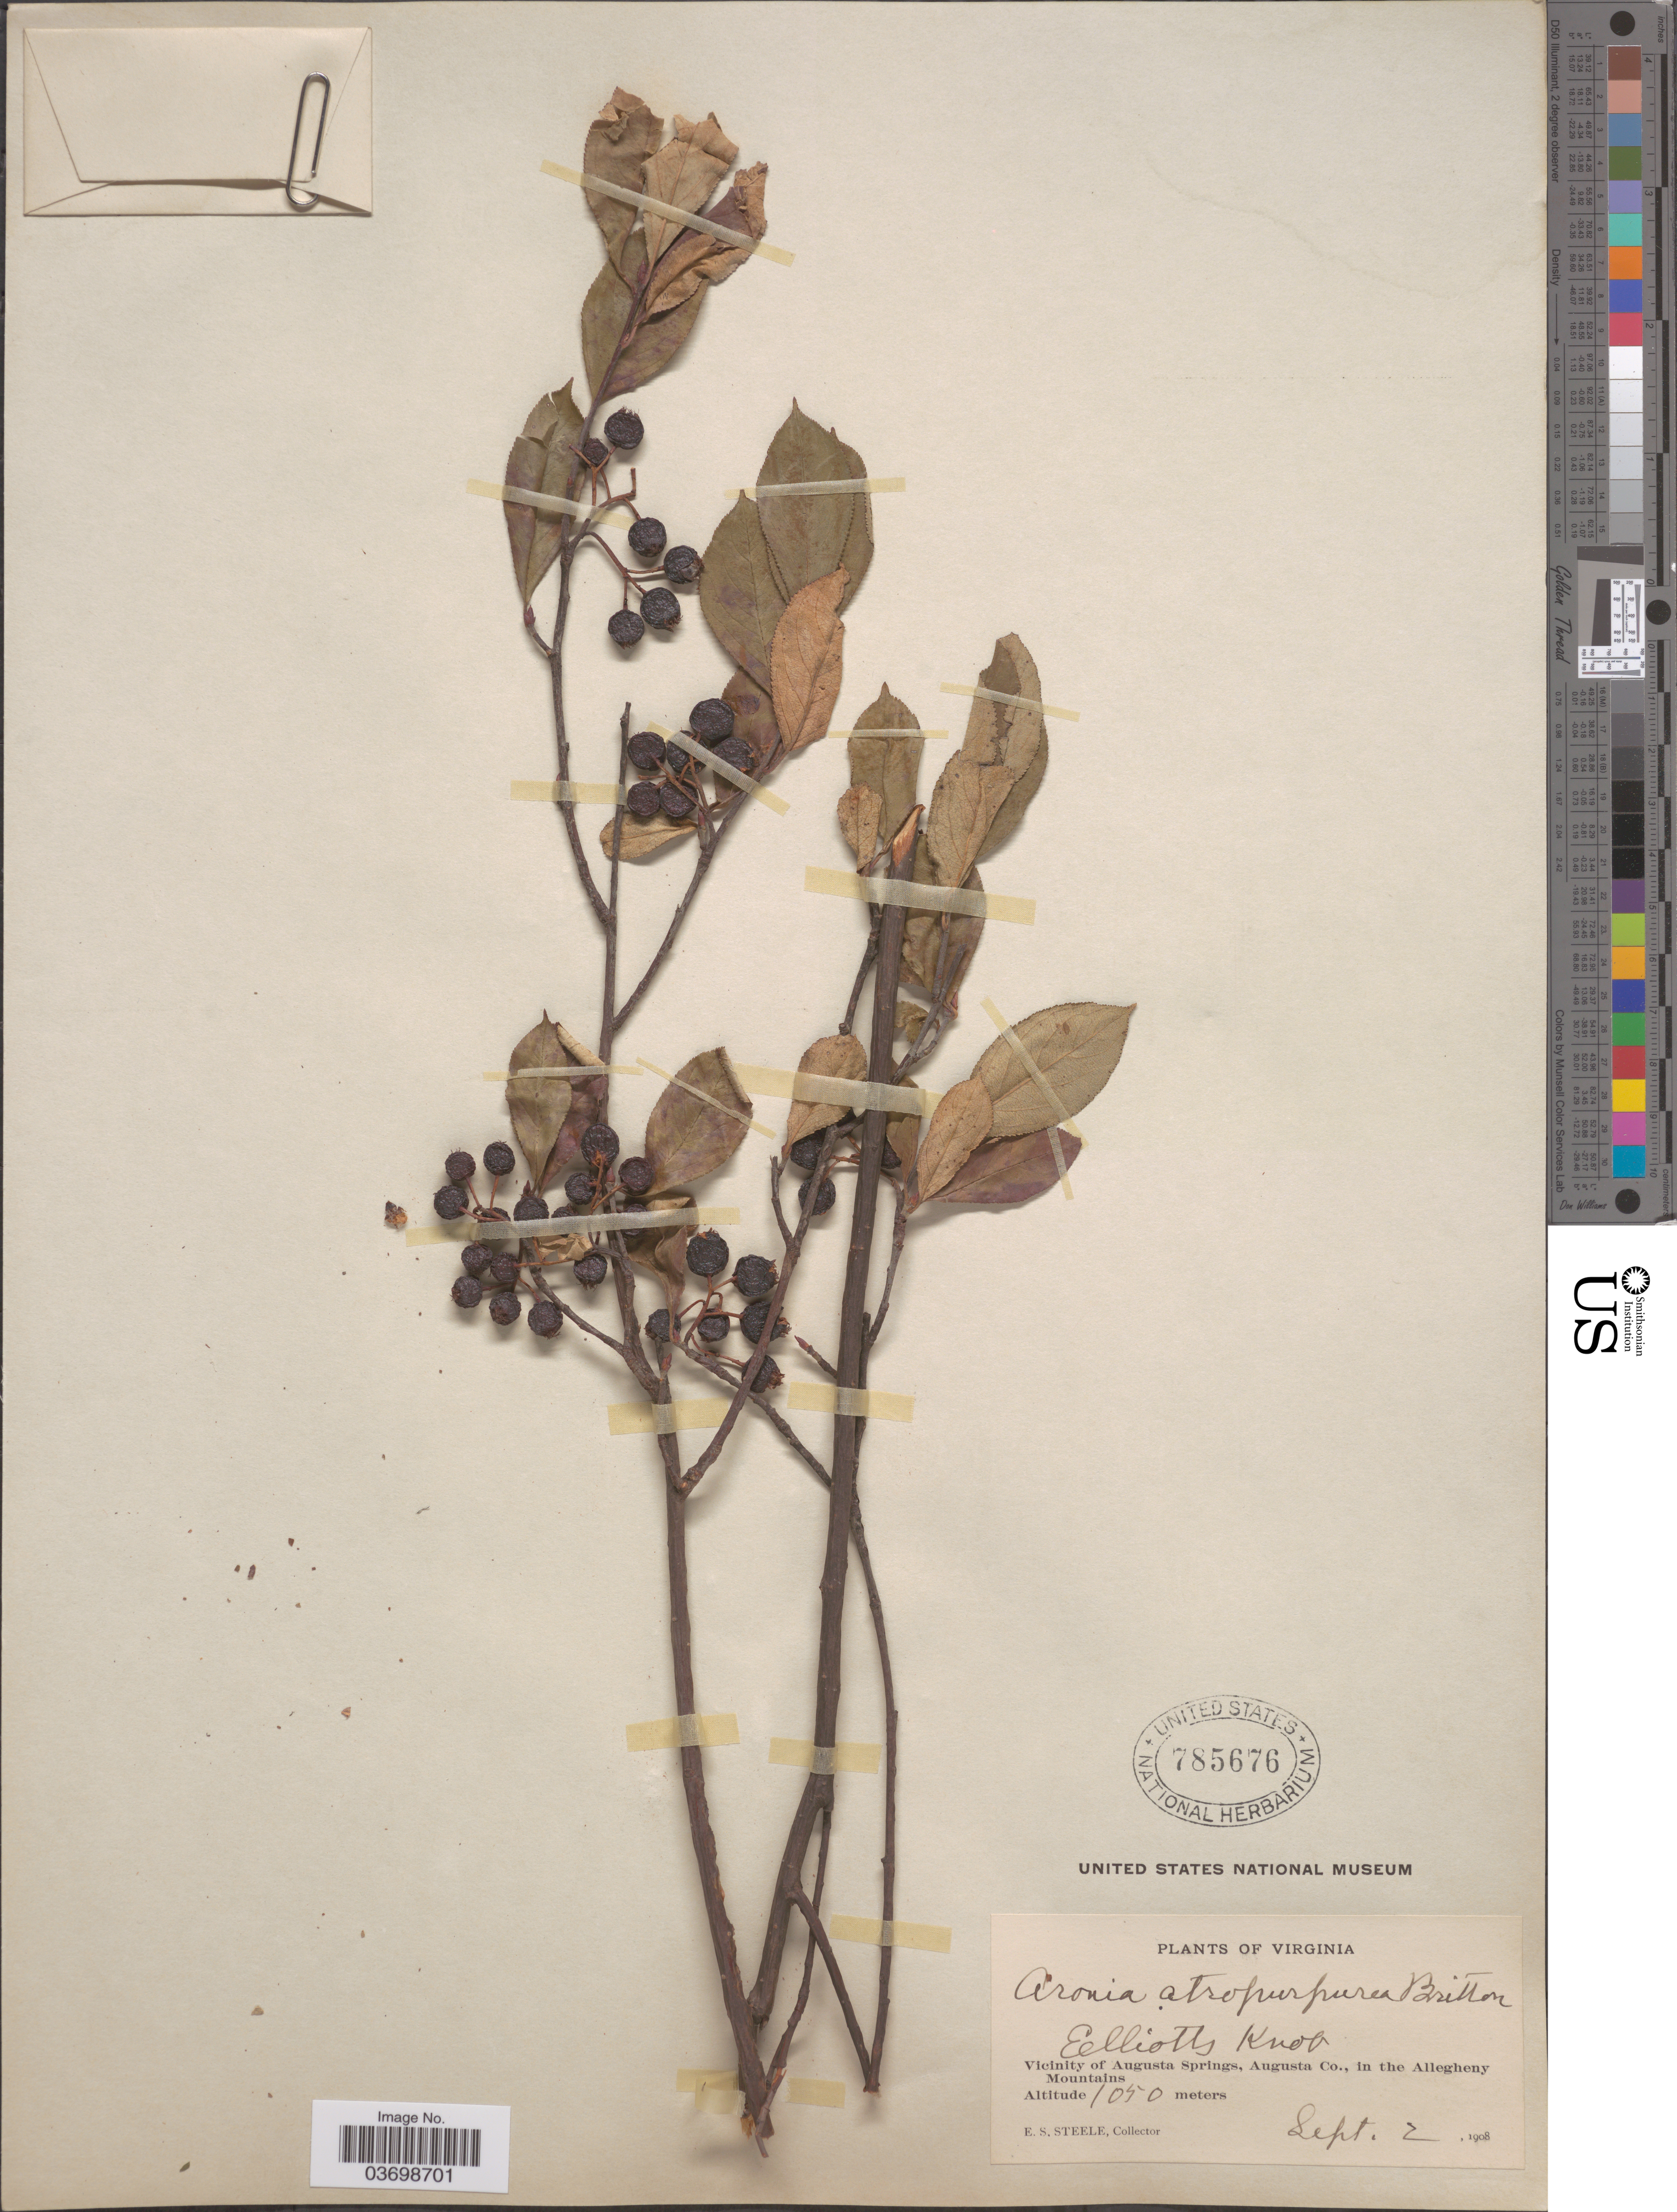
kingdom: Plantae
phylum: Tracheophyta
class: Magnoliopsida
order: Rosales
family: Rosaceae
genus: Aronia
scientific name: Aronia x prunifolia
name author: (Marshall) Rehder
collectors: E. Steele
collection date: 1908-09-02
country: United States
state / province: Virginia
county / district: Augusta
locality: Elliotts Knob. Vicinity of Augusta Springs, Augusta Co., in the Allegheny Mountains.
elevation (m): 1050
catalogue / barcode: US 785676